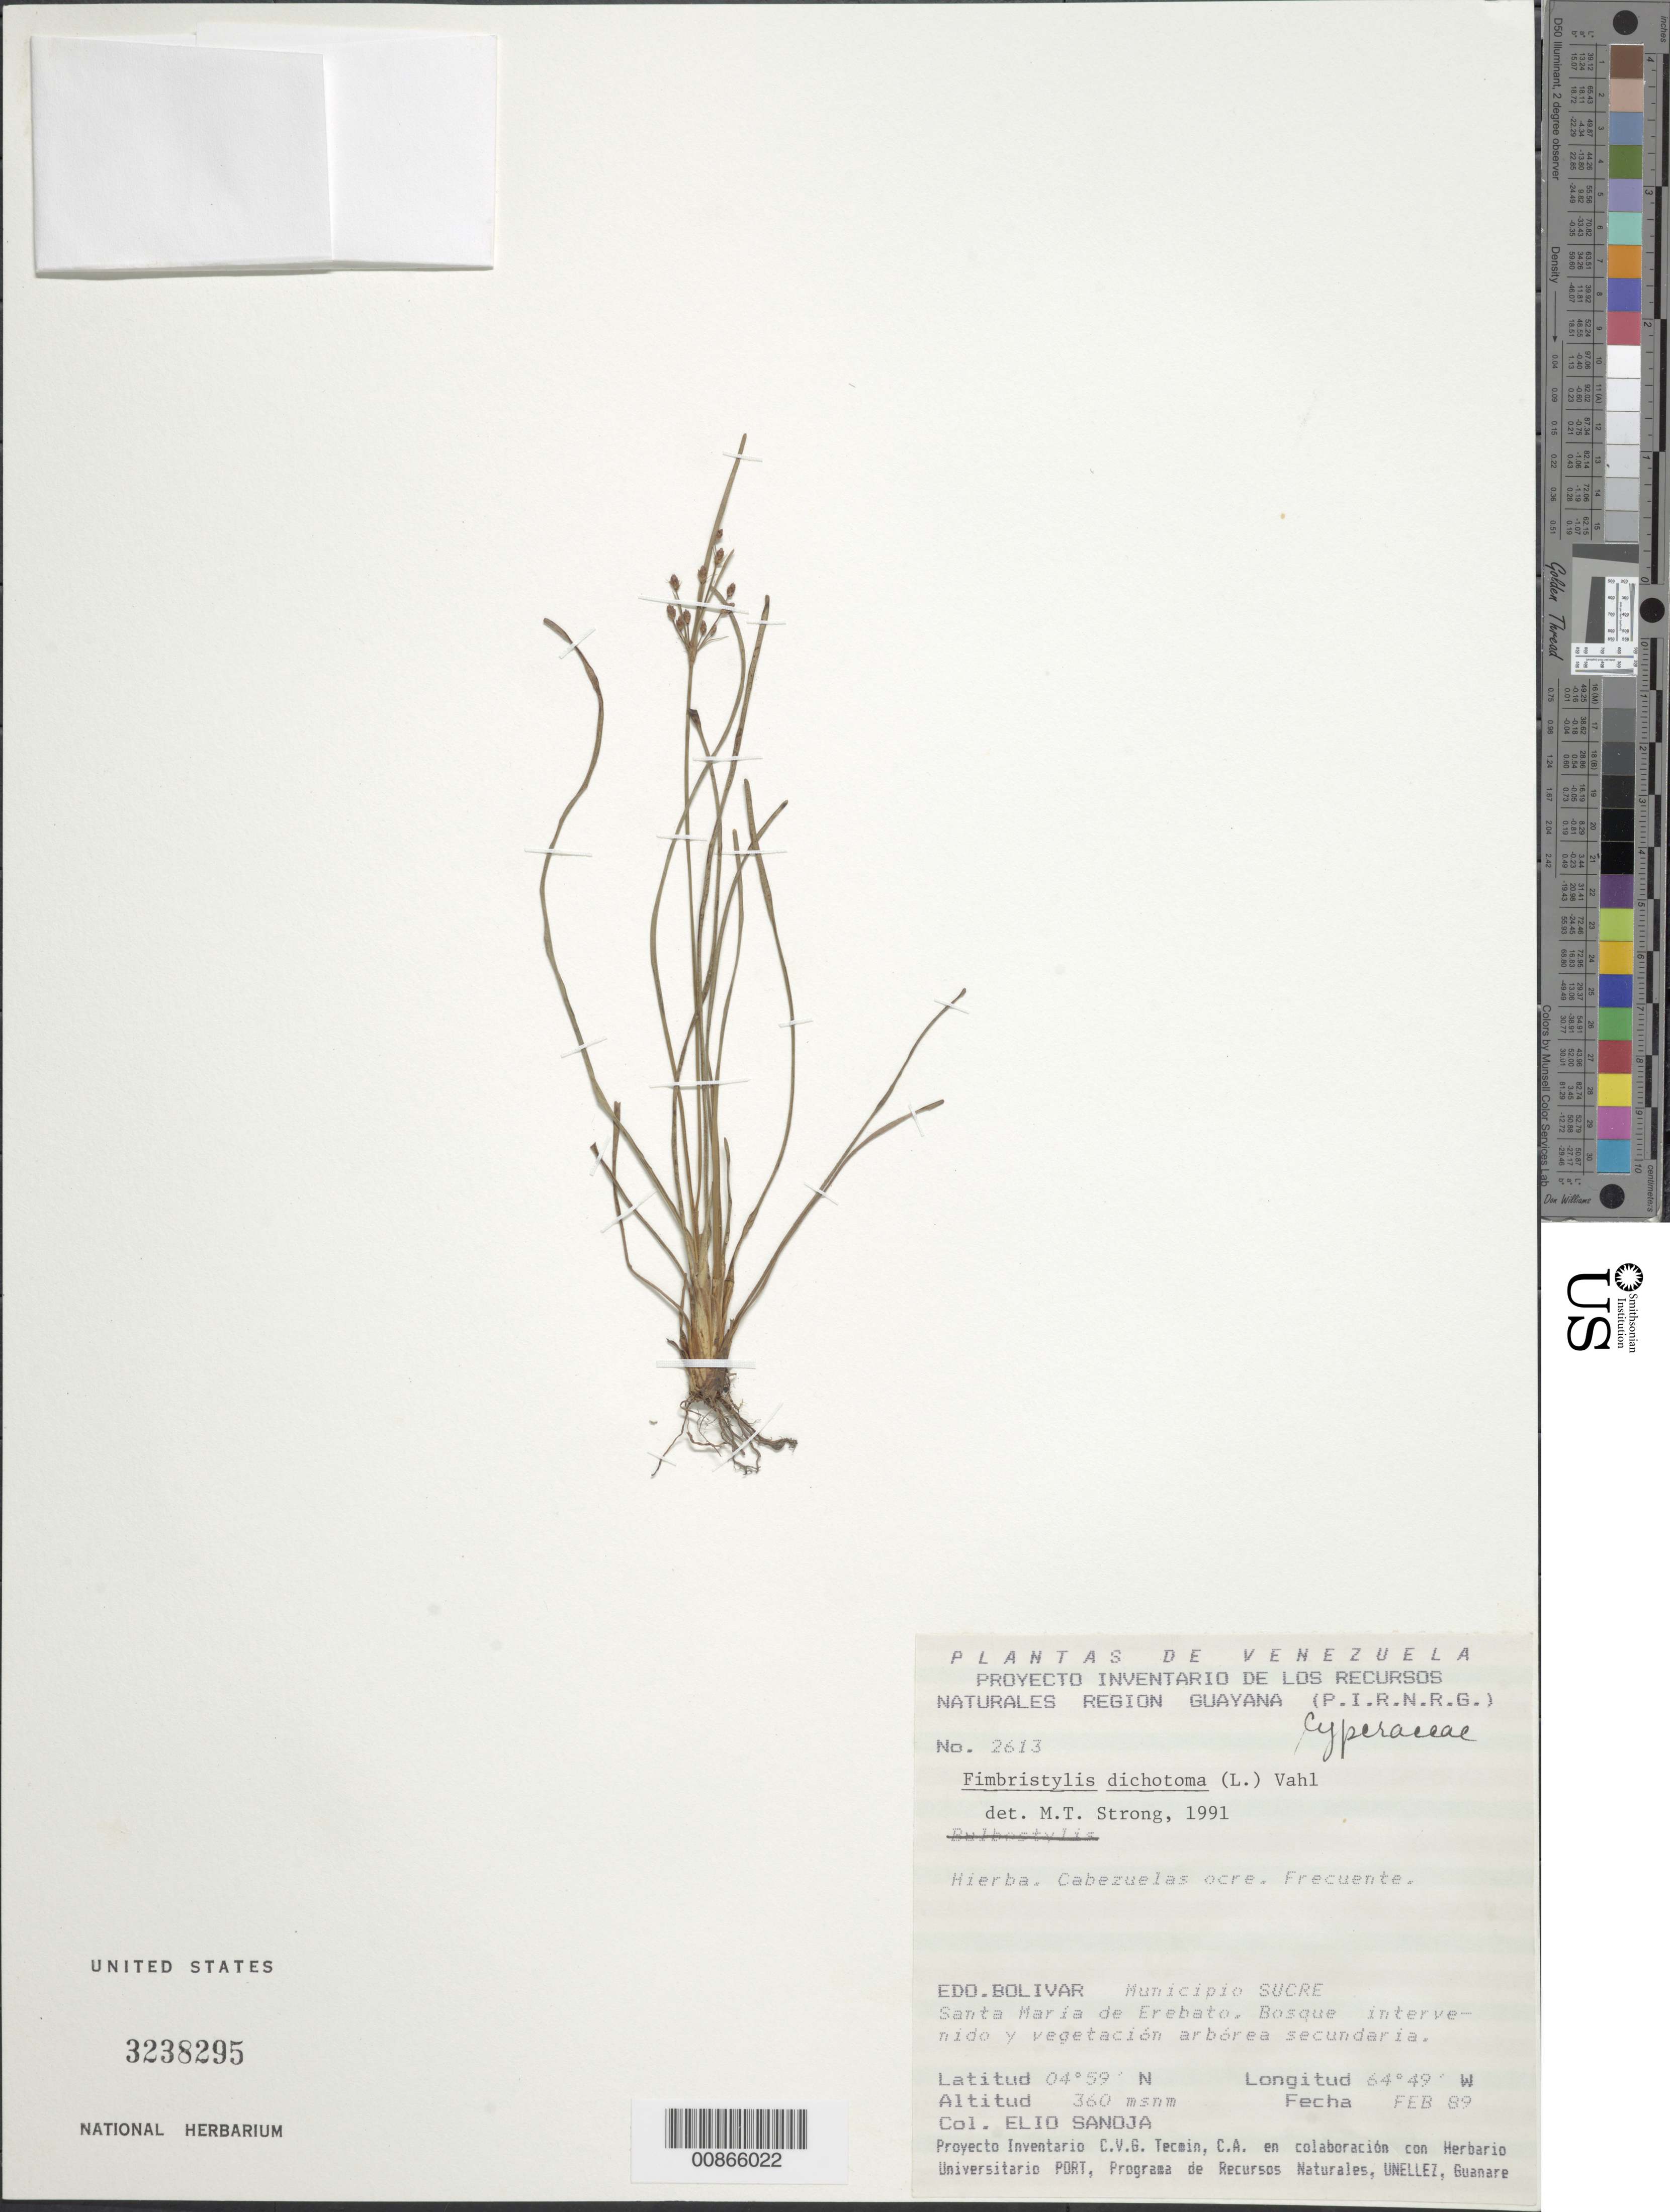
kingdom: Plantae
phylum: Tracheophyta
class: Liliopsida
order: Poales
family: Cyperaceae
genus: Fimbristylis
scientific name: Fimbristylis dichotoma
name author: (L.) Vahl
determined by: Strong, M. T., (US), Smithsonian Institution - National Museum of Natural History (UNITED STATES)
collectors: E. Sanoja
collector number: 2613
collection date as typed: Feb-89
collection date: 1989-02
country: Venezuela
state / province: Bolívar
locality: Mun. Sucre, Santa María de Erebato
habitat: Bosque intervenido y vegetación arborea secundaria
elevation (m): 360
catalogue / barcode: US 3238295